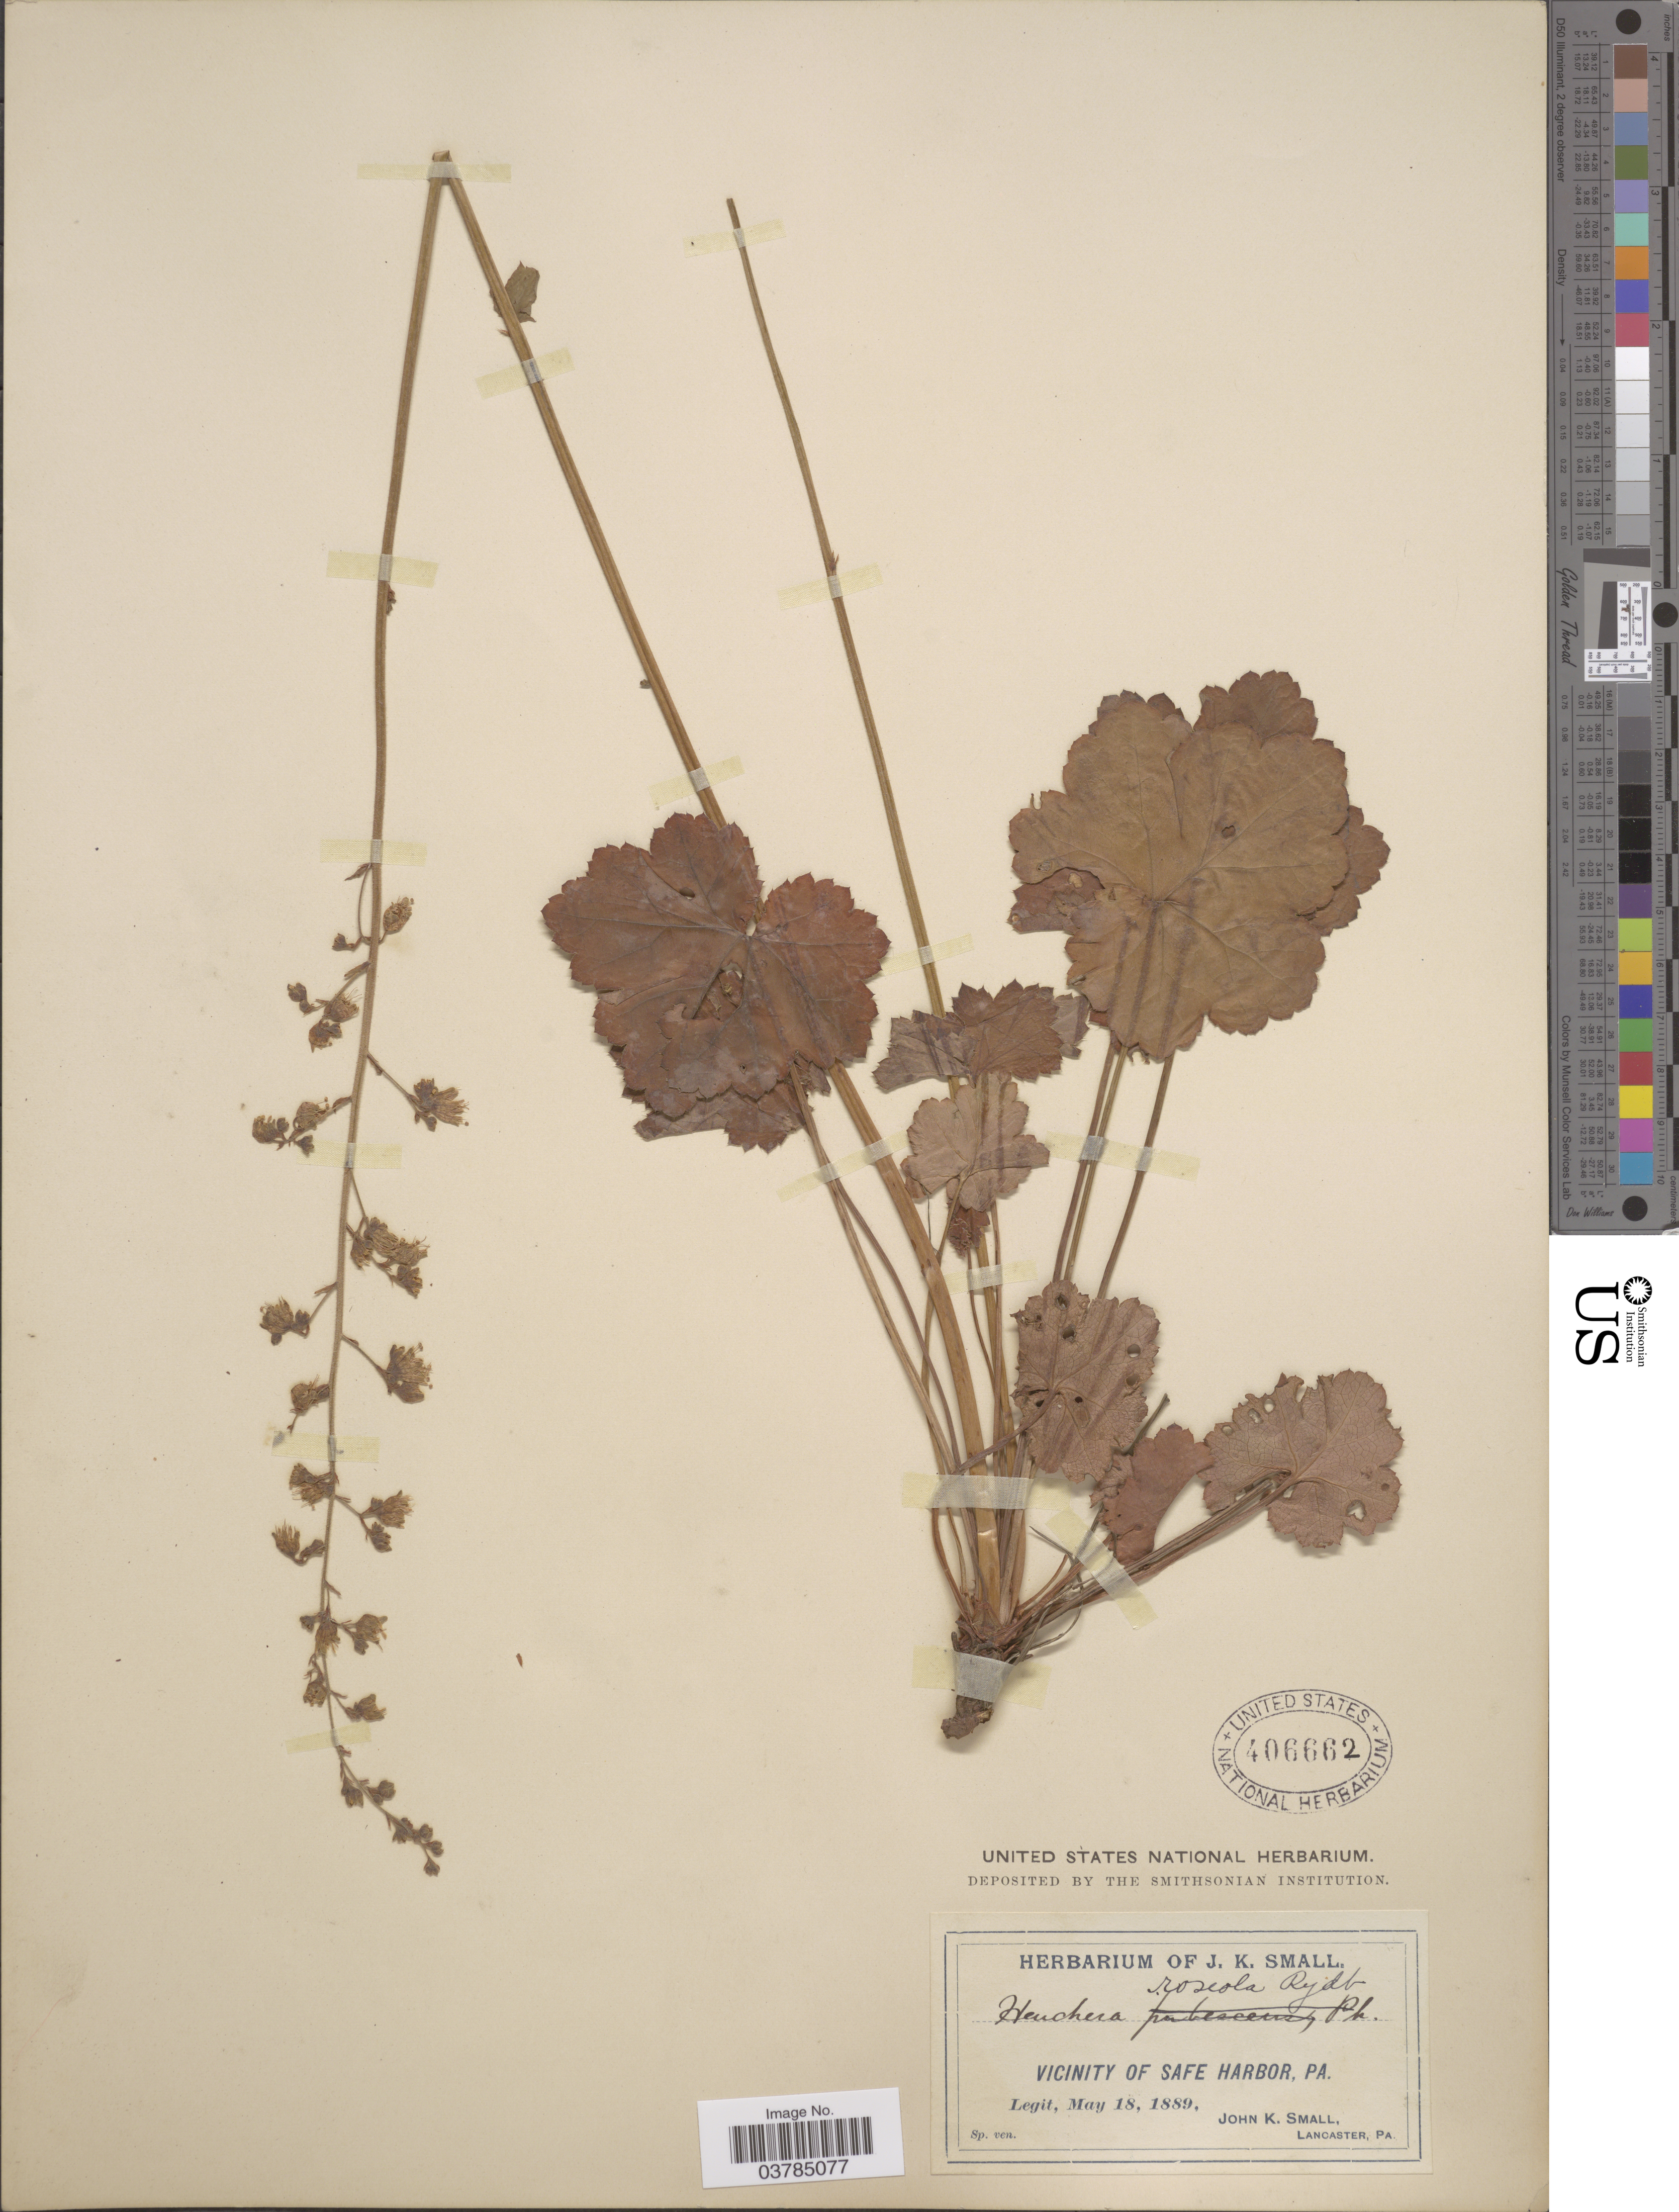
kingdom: Plantae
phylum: Tracheophyta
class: Magnoliopsida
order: Saxifragales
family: Saxifragaceae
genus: Heuchera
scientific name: Heuchera roseola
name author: Rydb.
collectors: J. K. Small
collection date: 1889-05-18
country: United States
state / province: Pennsylvania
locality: Vicinity of Safe Harbor.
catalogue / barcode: US 406662